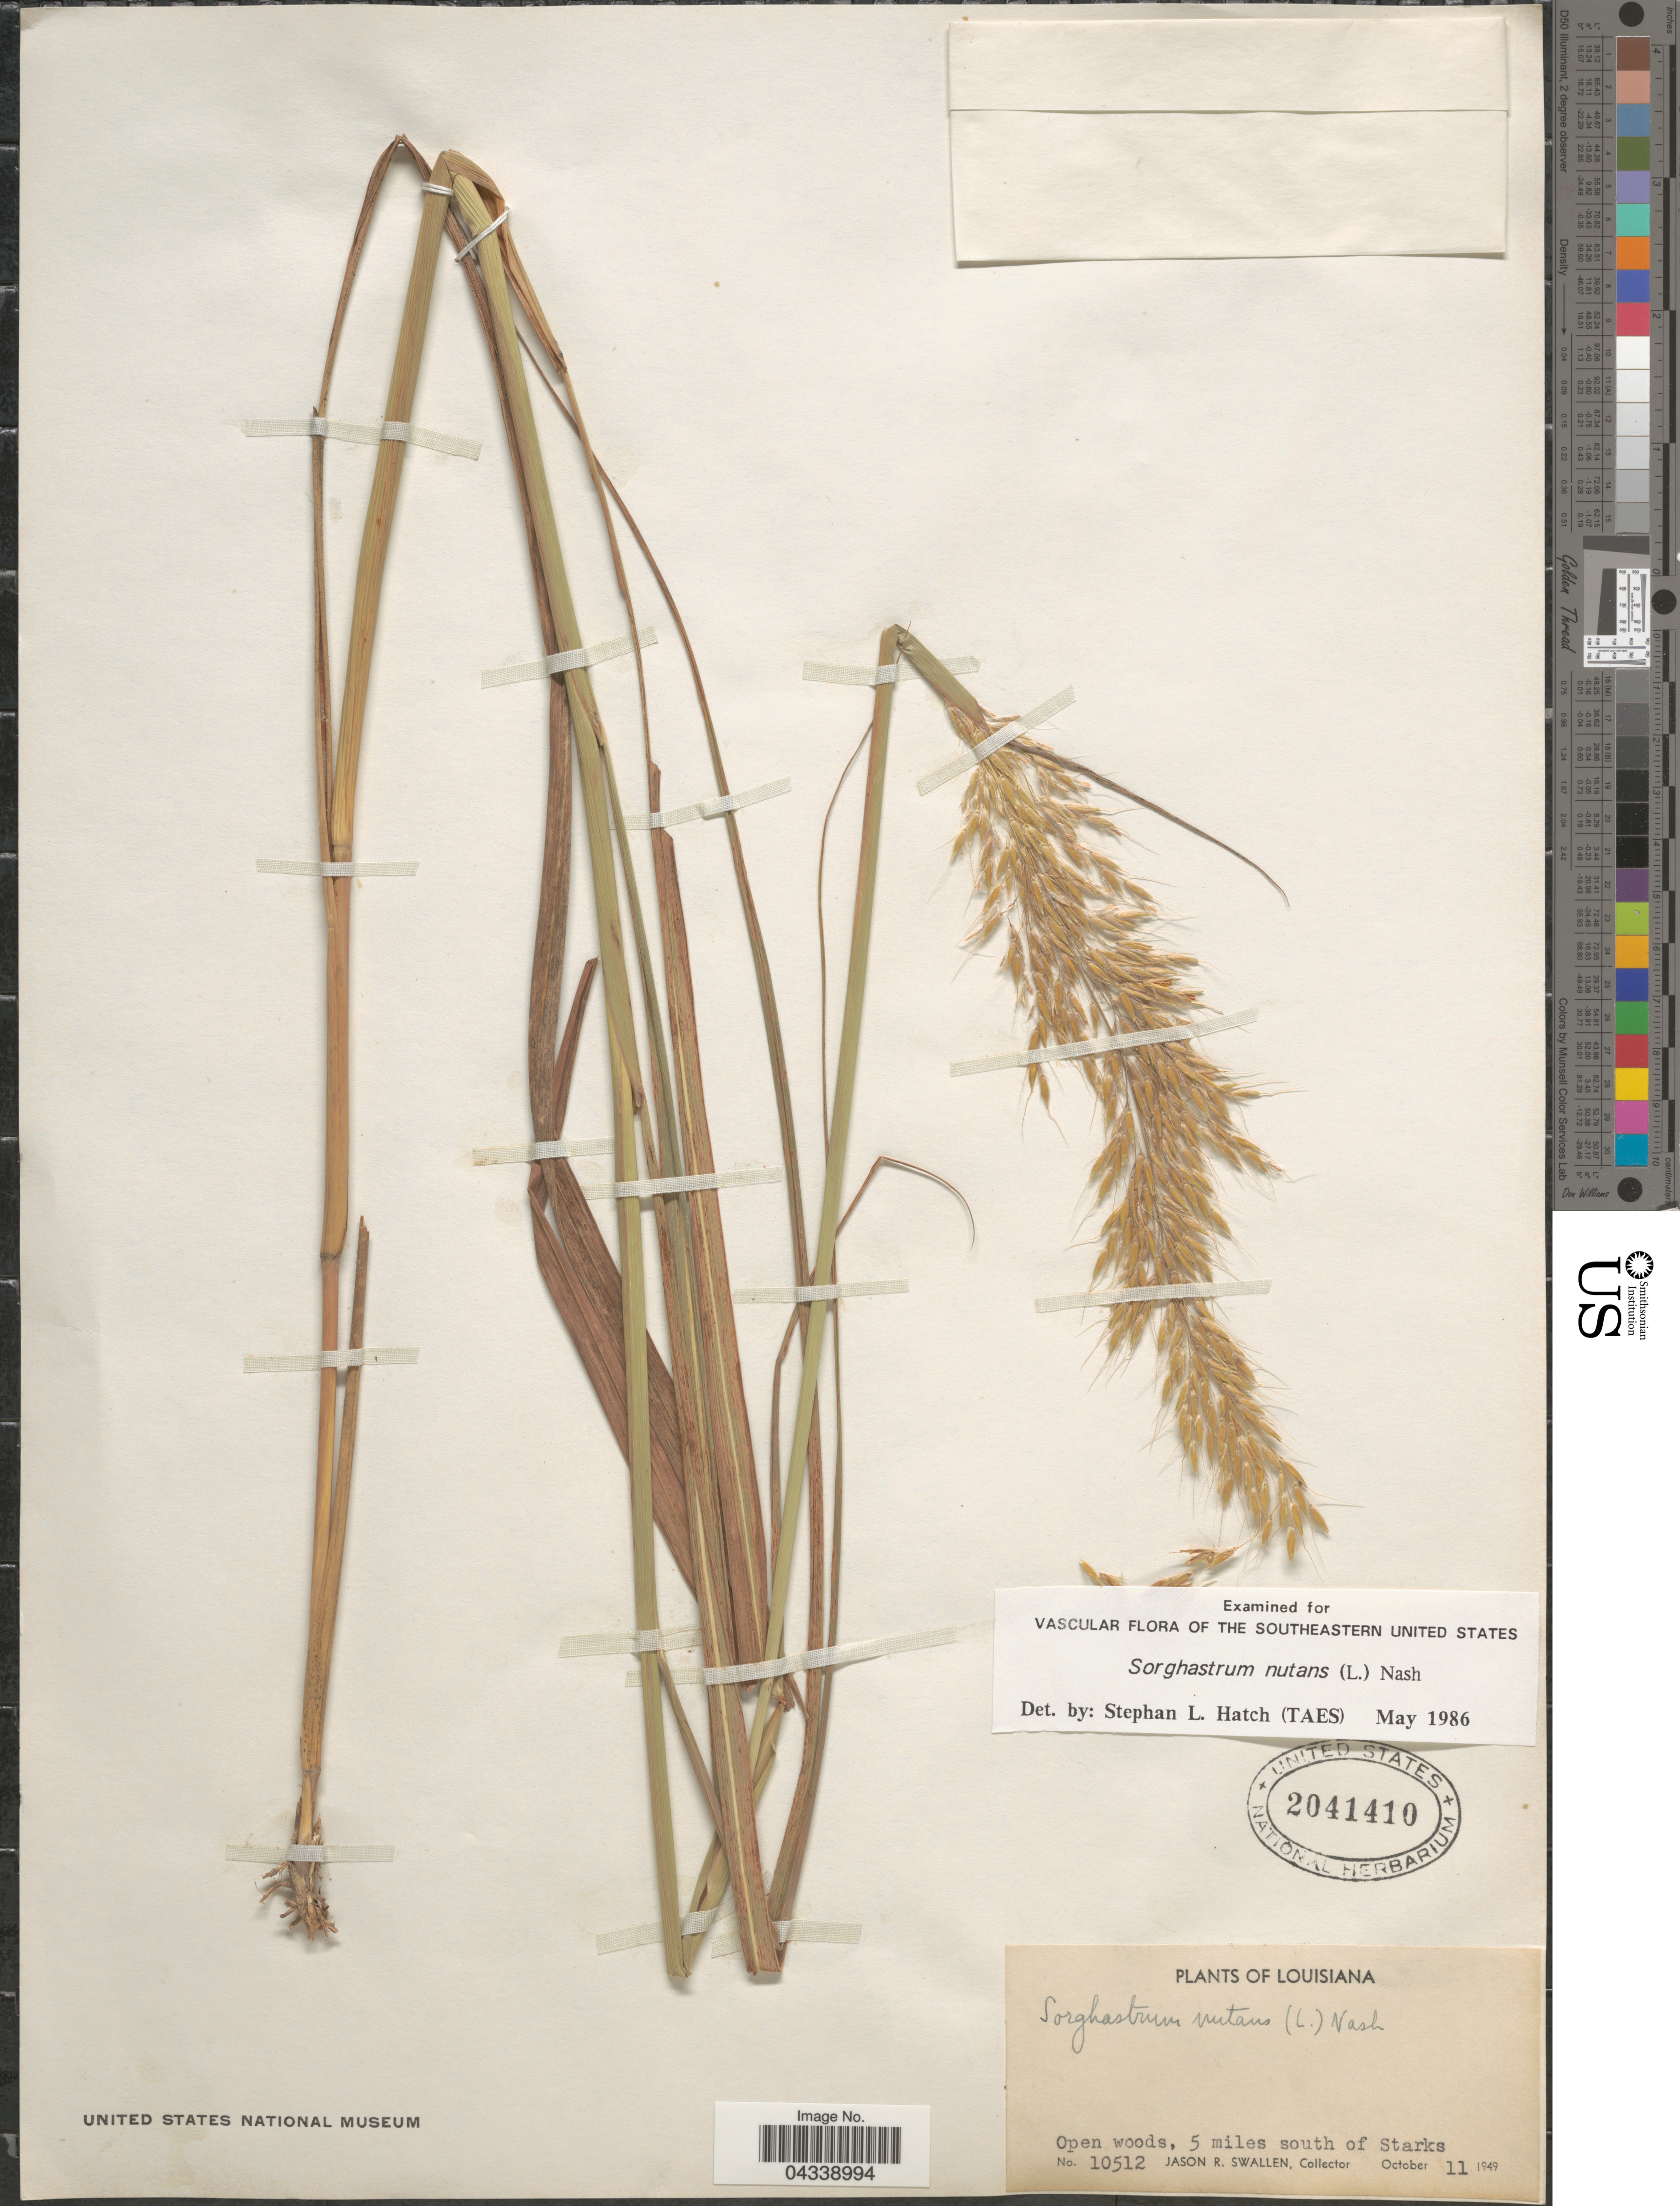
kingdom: Plantae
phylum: Tracheophyta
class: Liliopsida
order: Poales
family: Poaceae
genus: Sorghastrum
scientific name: Sorghastrum nutans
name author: (L.) Nash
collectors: J. R. Swallen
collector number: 10512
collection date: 1949-10-11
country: United States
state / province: Louisiana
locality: Open woods, 5 miles south of Starks.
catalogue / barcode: US 2041410